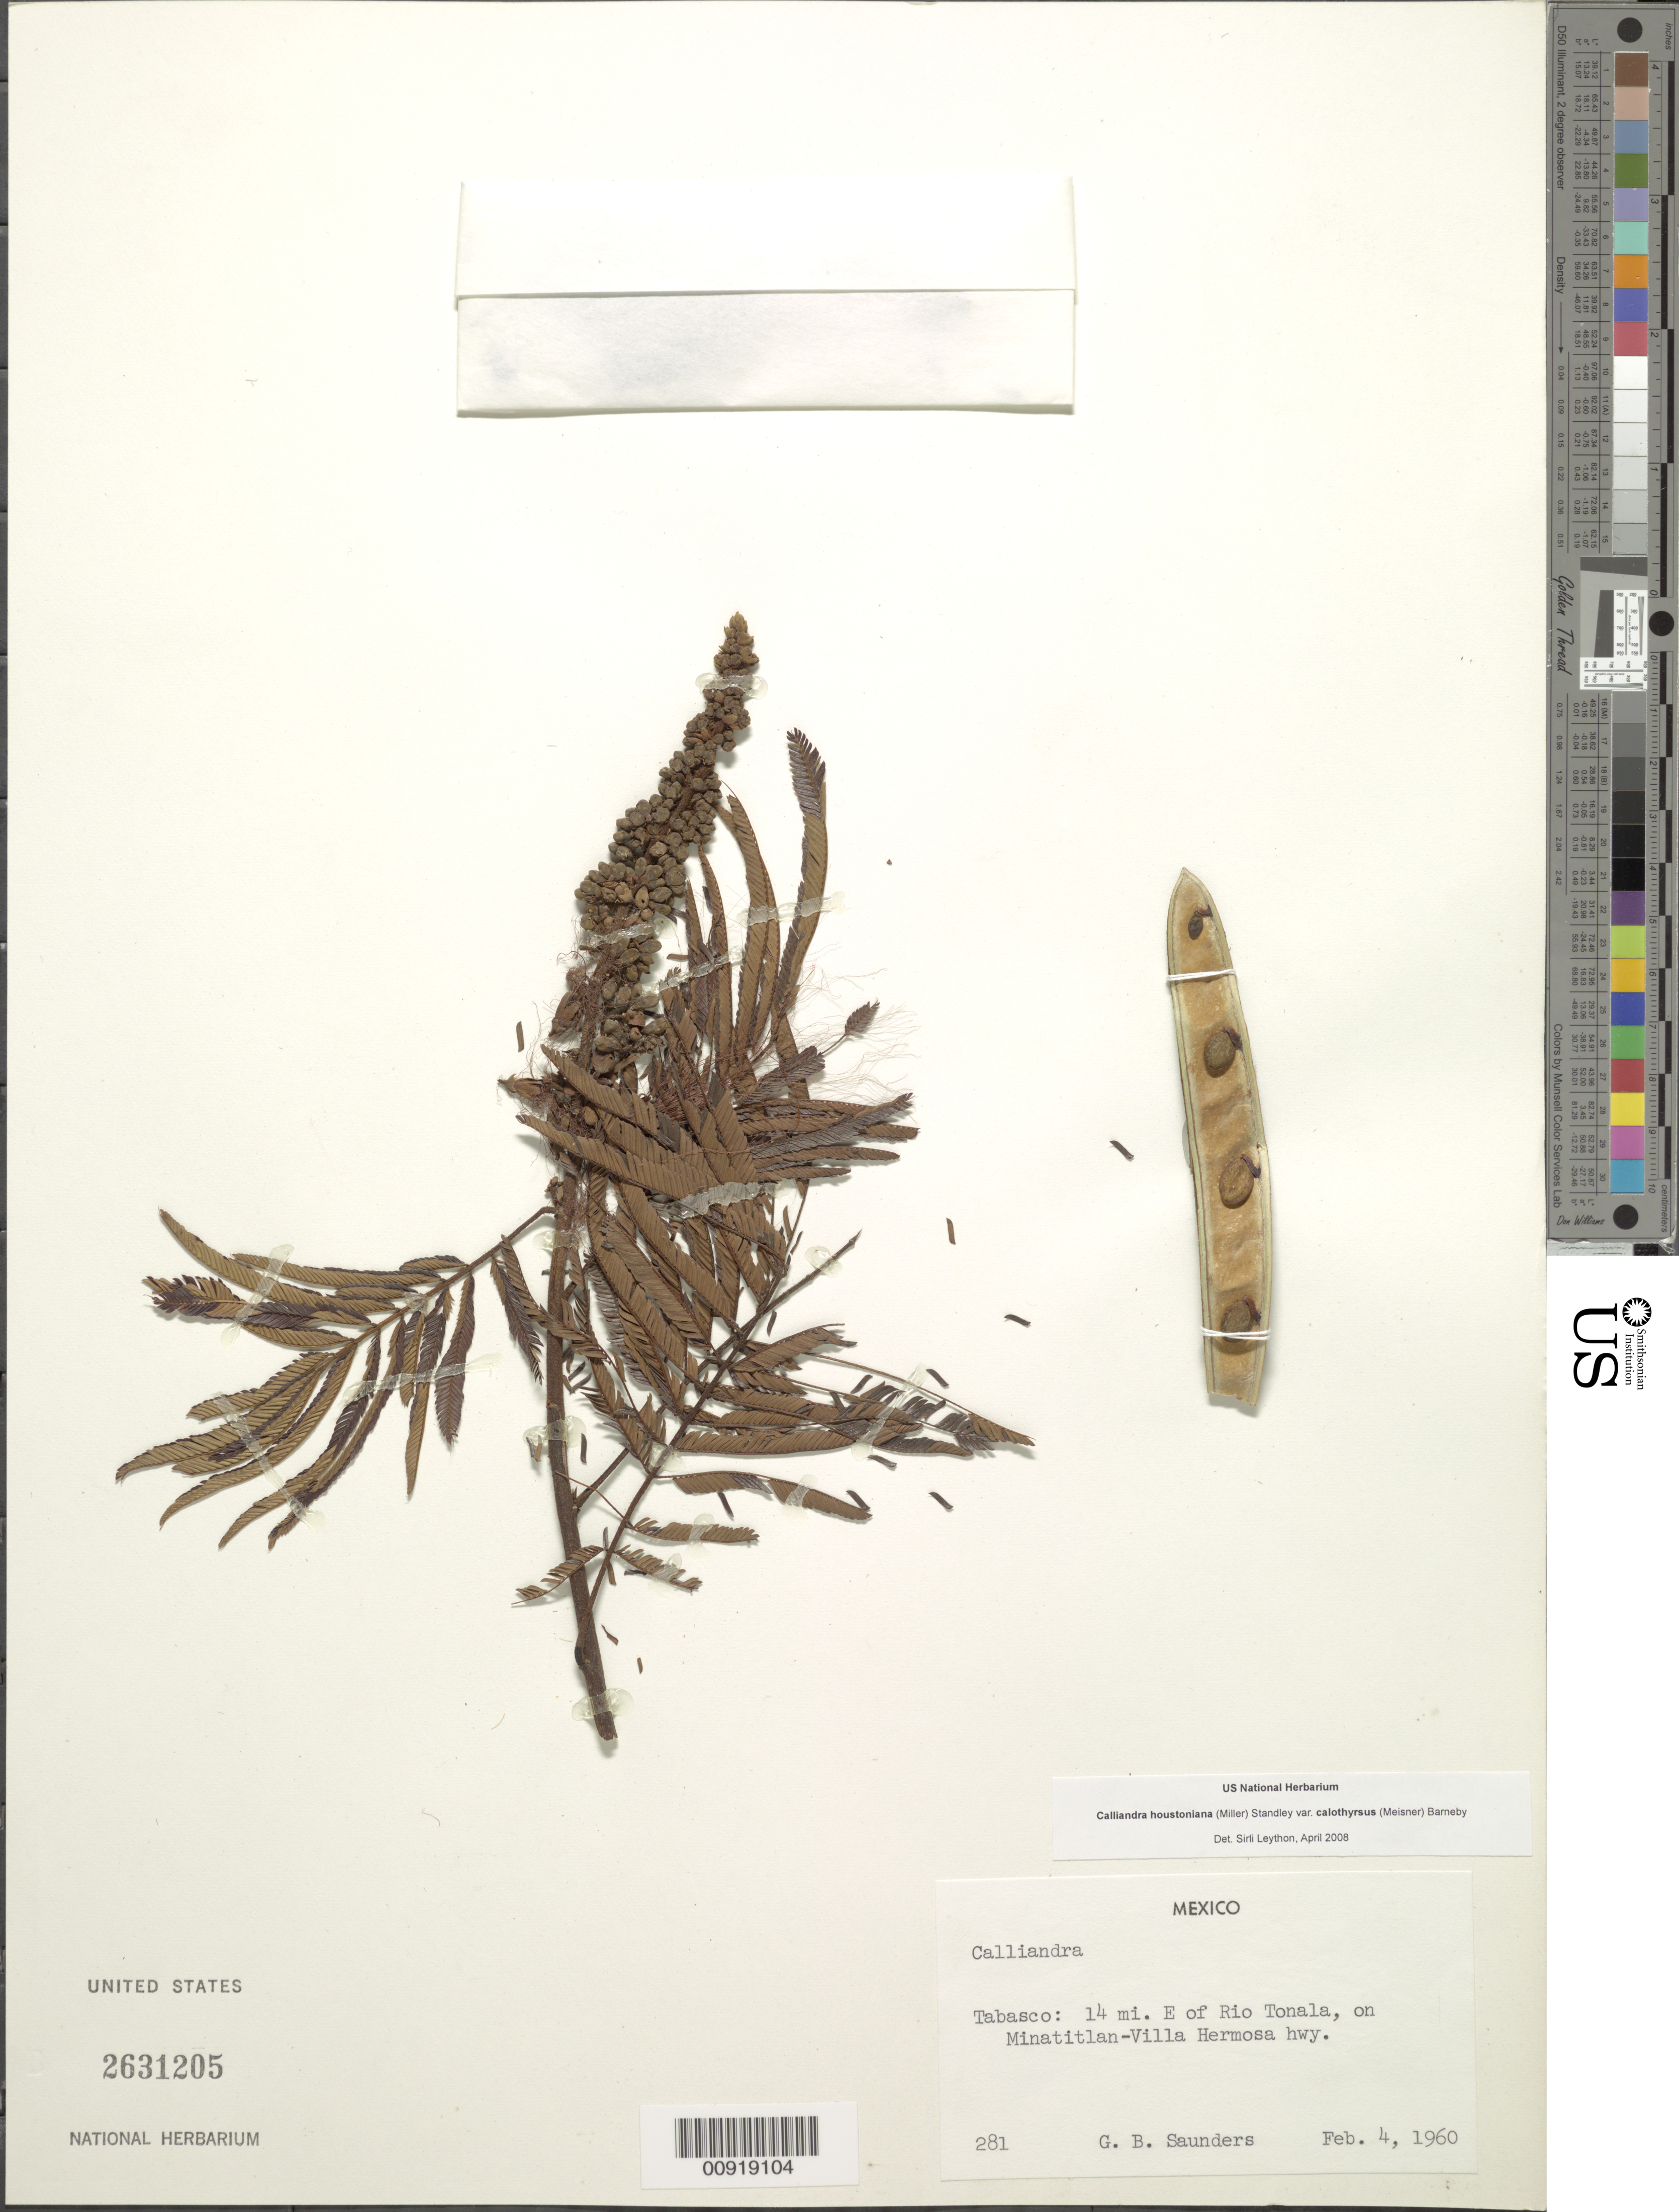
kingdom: Plantae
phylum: Tracheophyta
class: Magnoliopsida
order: Fabales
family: Fabaceae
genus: Calliandra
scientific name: Calliandra houstoniana var. calothyrsus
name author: (Meisn.) Barneby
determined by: Leython, S.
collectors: G. B. Saunders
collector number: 281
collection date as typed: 04 Feb 1960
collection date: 1960-02-04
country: Mexico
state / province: Tabasco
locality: Tabasco: 14 mi. E of Río Tonala, on Minatitlán - Villa Hermosa Hwy.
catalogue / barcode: US 2631205